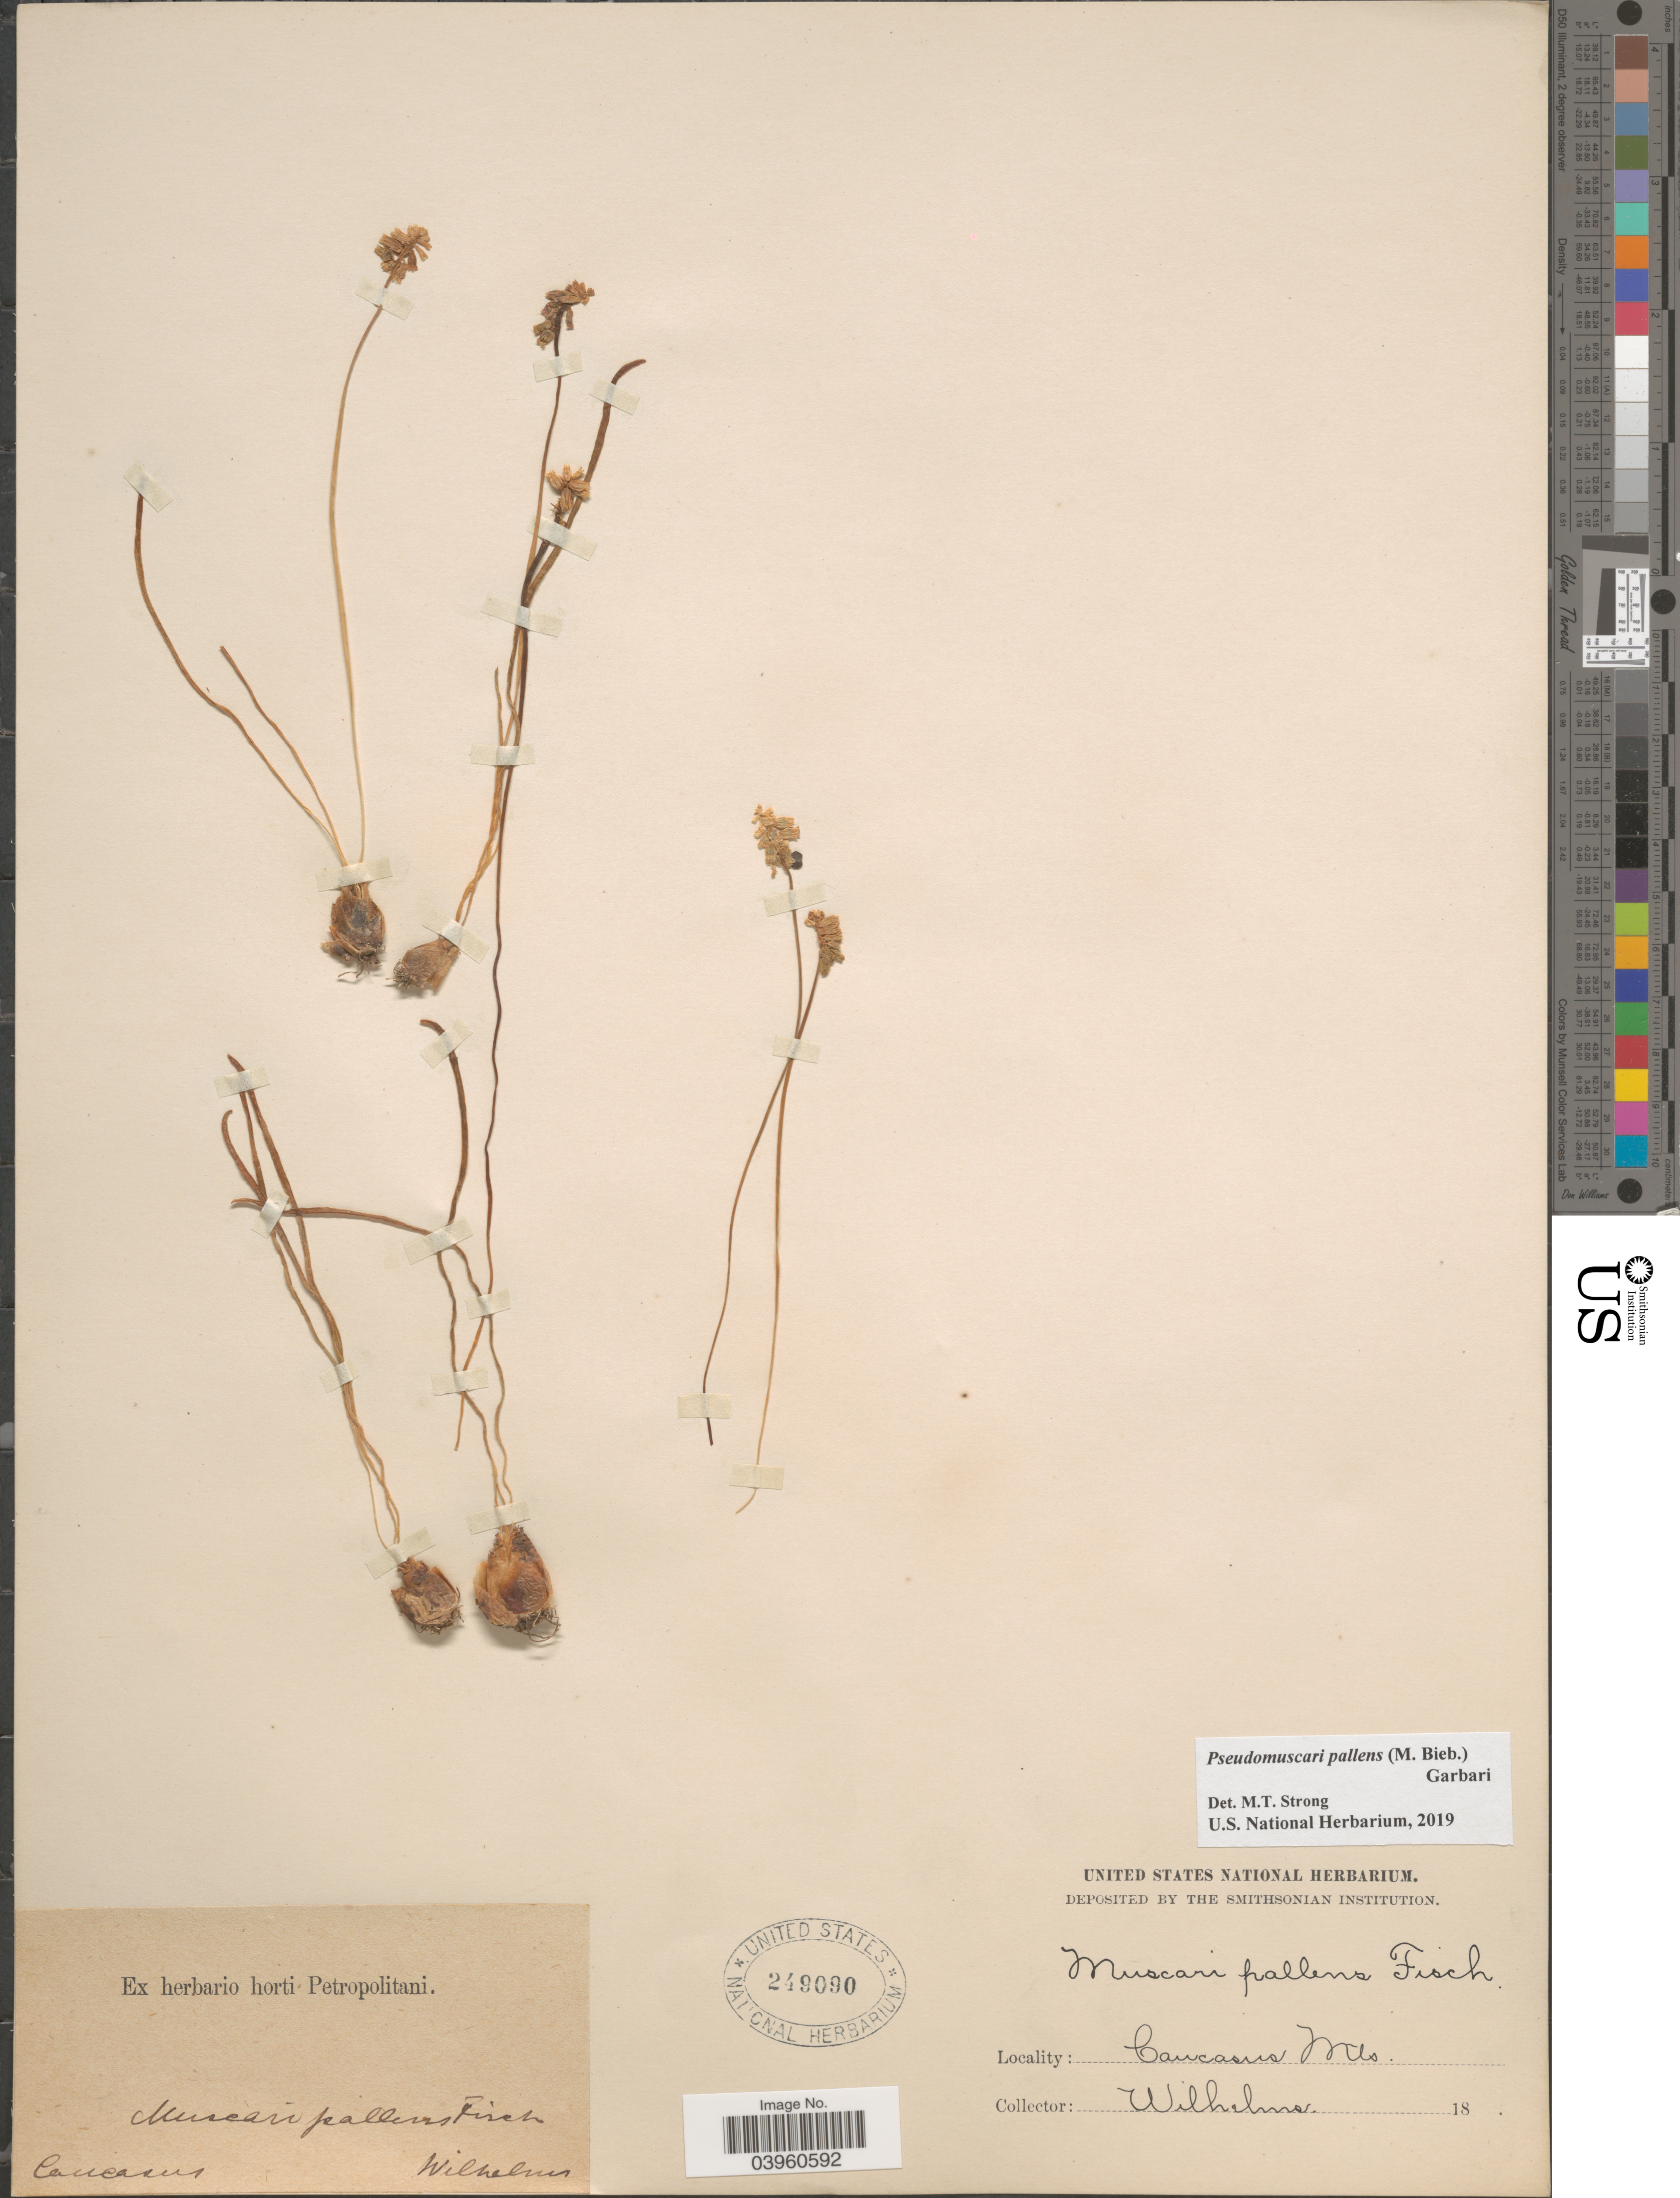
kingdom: Plantae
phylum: Tracheophyta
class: Liliopsida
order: Asparagales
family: Asparagaceae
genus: Pseudomuscari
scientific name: Pseudomuscari pallens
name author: (M. Bieb.) Garbari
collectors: C. Wilhelms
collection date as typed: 18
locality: Caucasus. Caucasus Mountains.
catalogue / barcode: US 249090